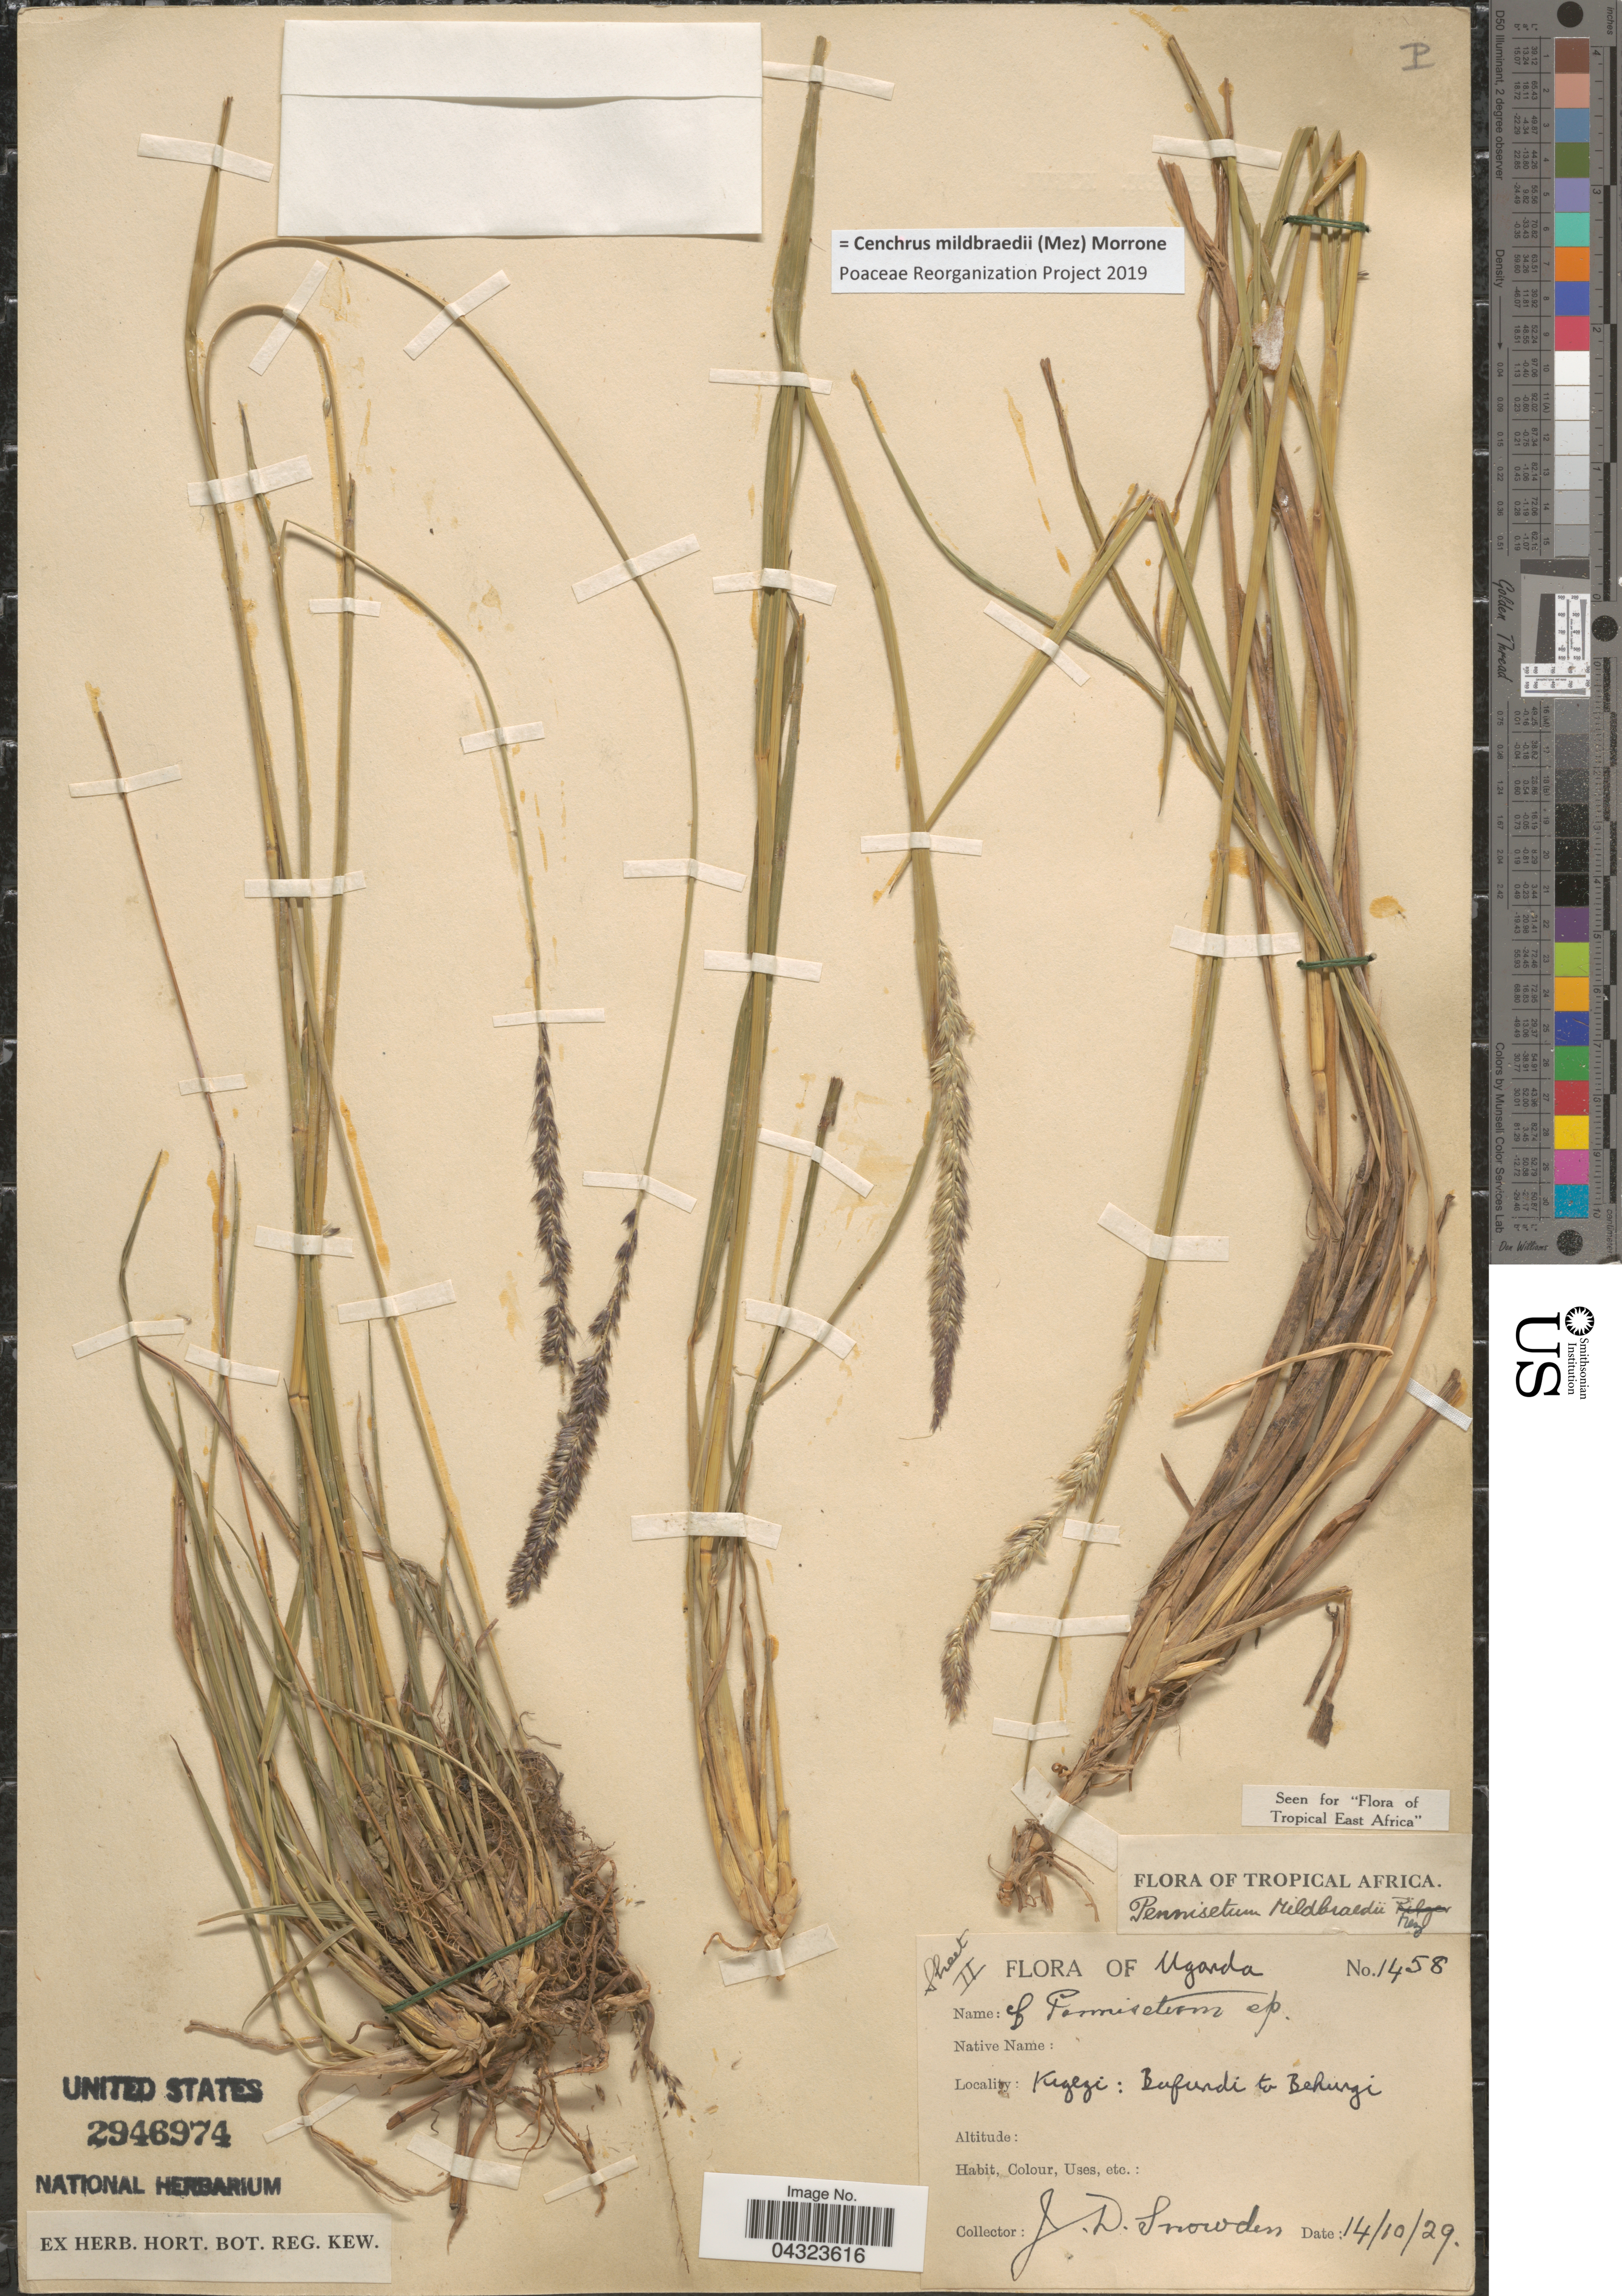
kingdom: Plantae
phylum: Tracheophyta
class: Liliopsida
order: Poales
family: Poaceae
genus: Cenchrus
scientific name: Cenchrus mildbraedii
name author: (Mez) Morrone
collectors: J. Snowden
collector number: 1458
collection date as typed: Transcribed d/m/y: 14/10/29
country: Uganda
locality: Kigezi: Bafundi to Behungi.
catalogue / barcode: US 2946974